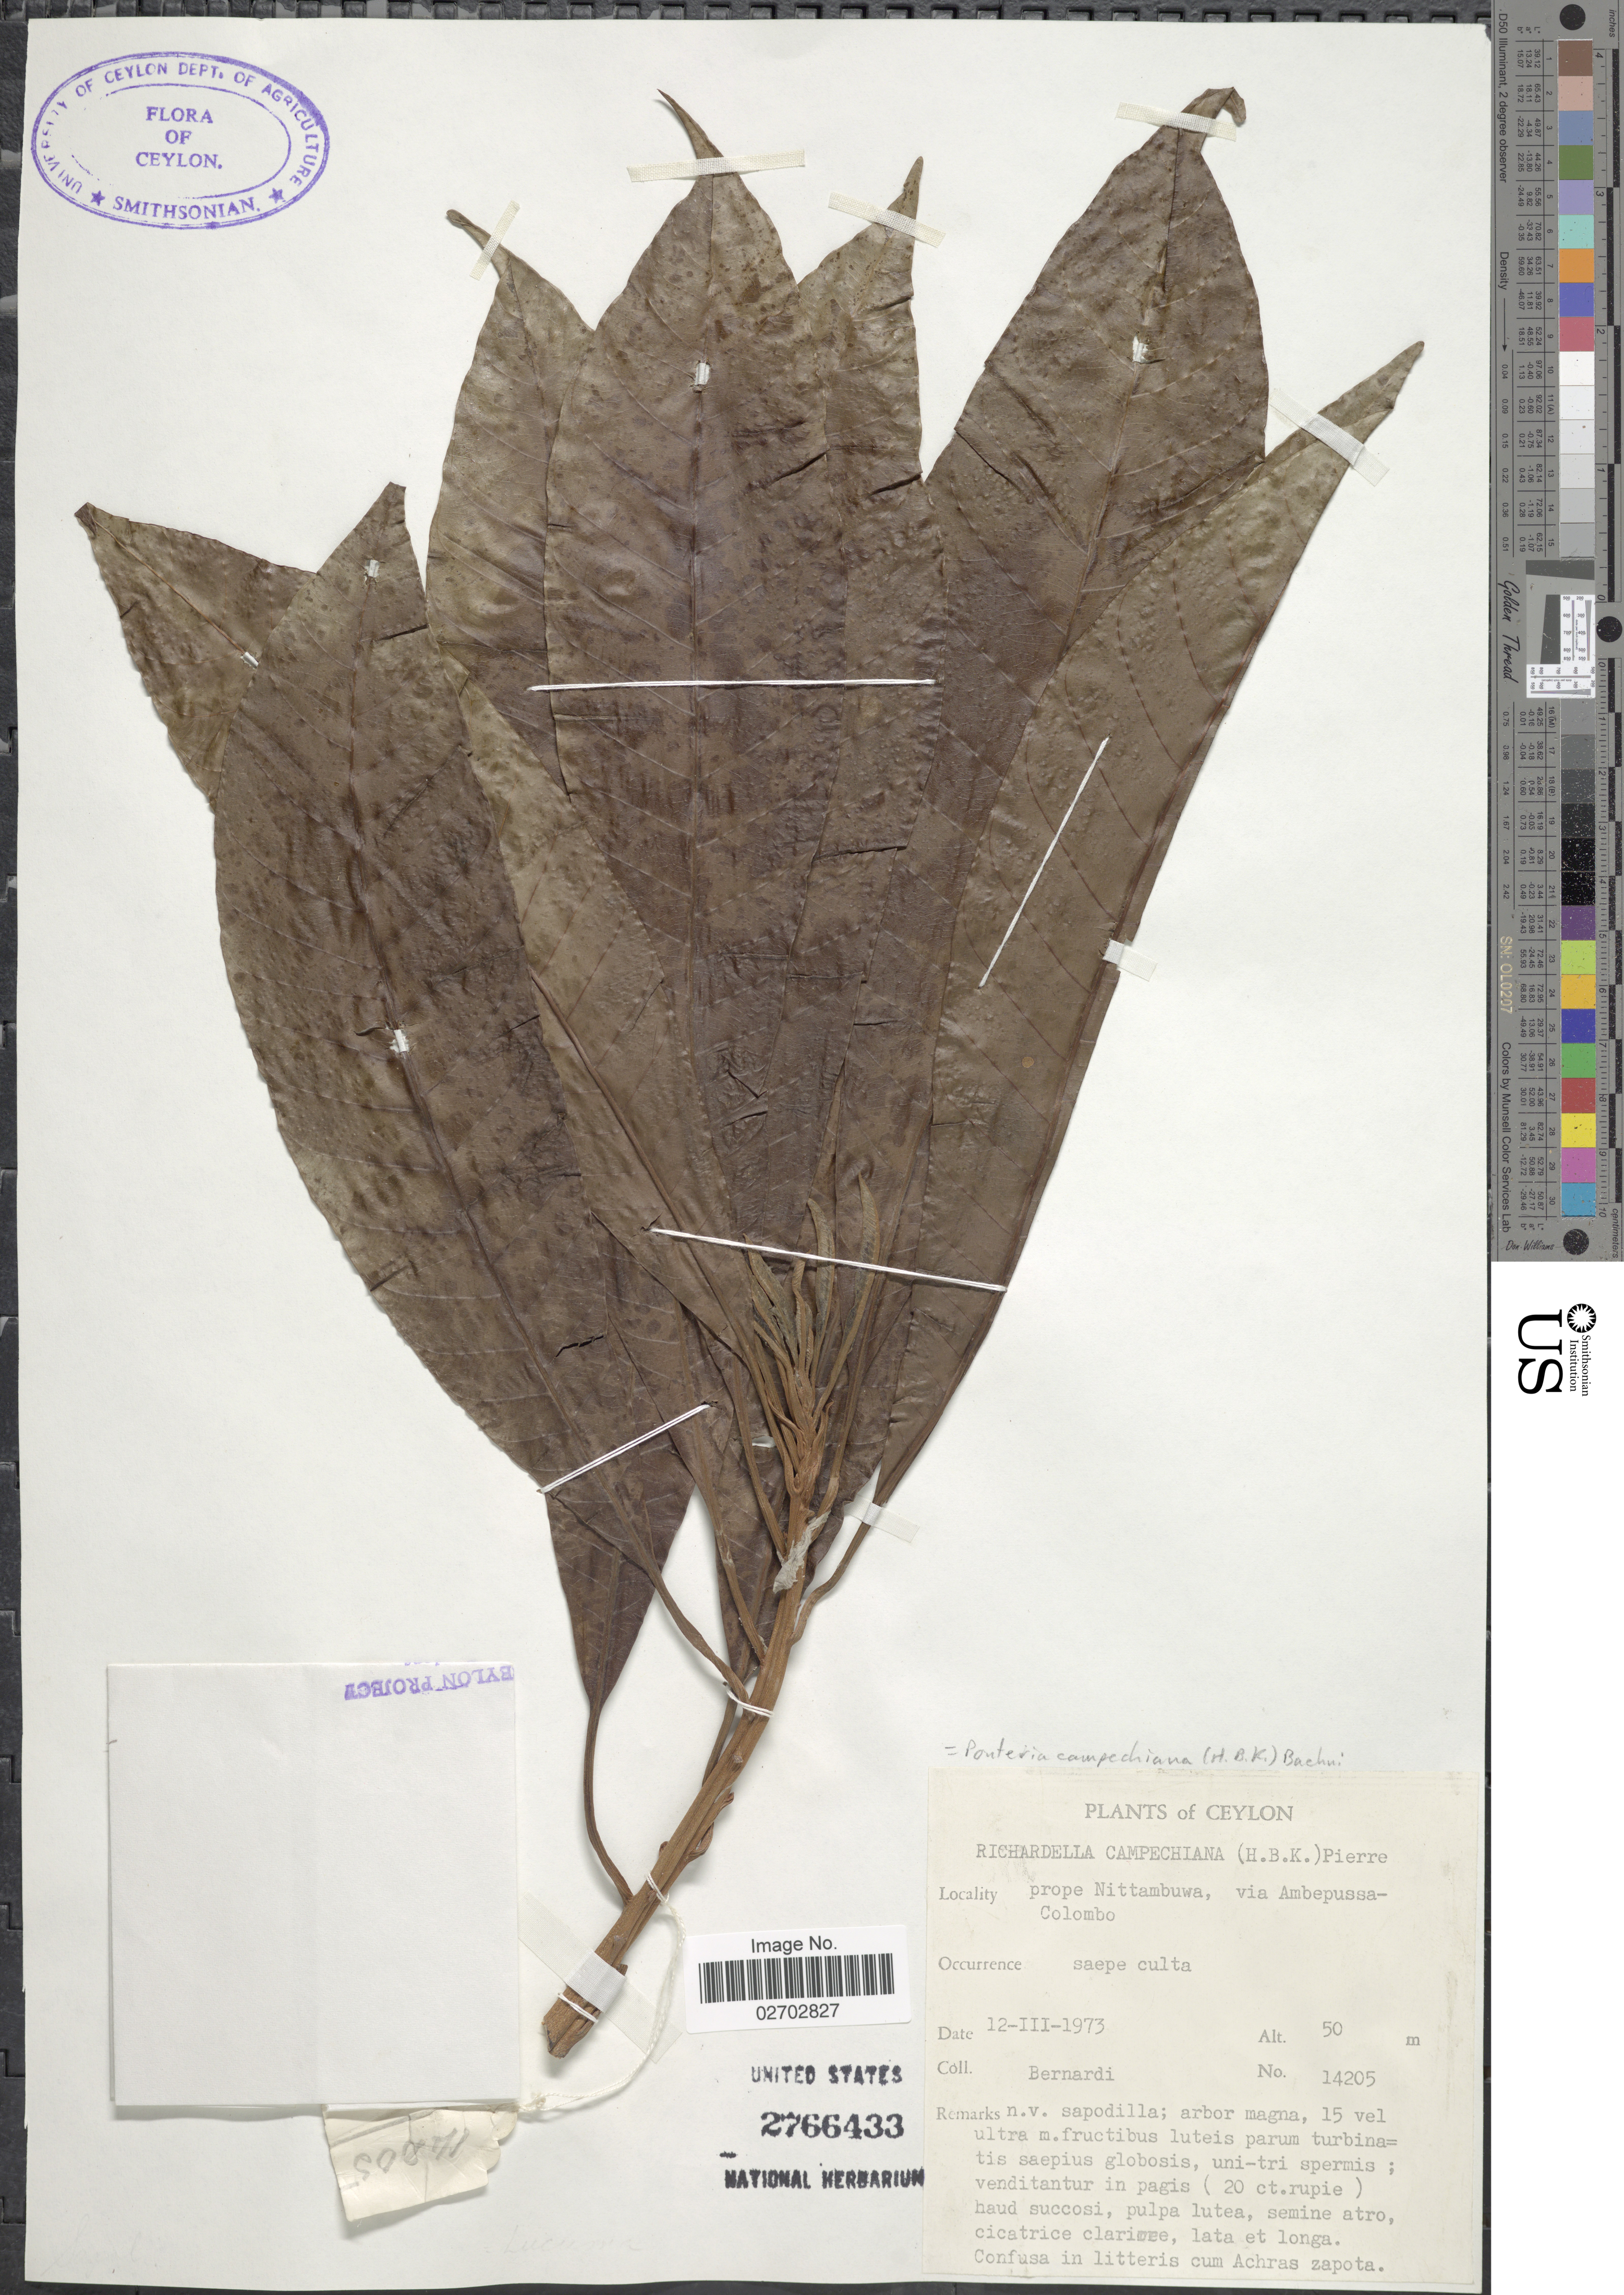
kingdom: Plantae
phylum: Tracheophyta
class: Magnoliopsida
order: Ericales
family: Sapotaceae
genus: Pouteria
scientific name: Pouteria campechiana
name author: (Kunth) Baehni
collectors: Bernardi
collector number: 14205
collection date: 1973-03-12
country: Sri Lanka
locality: Ceylon. prope Nittambuwa, via Ambepussa-Colombo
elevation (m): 50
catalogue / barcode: US 2766433